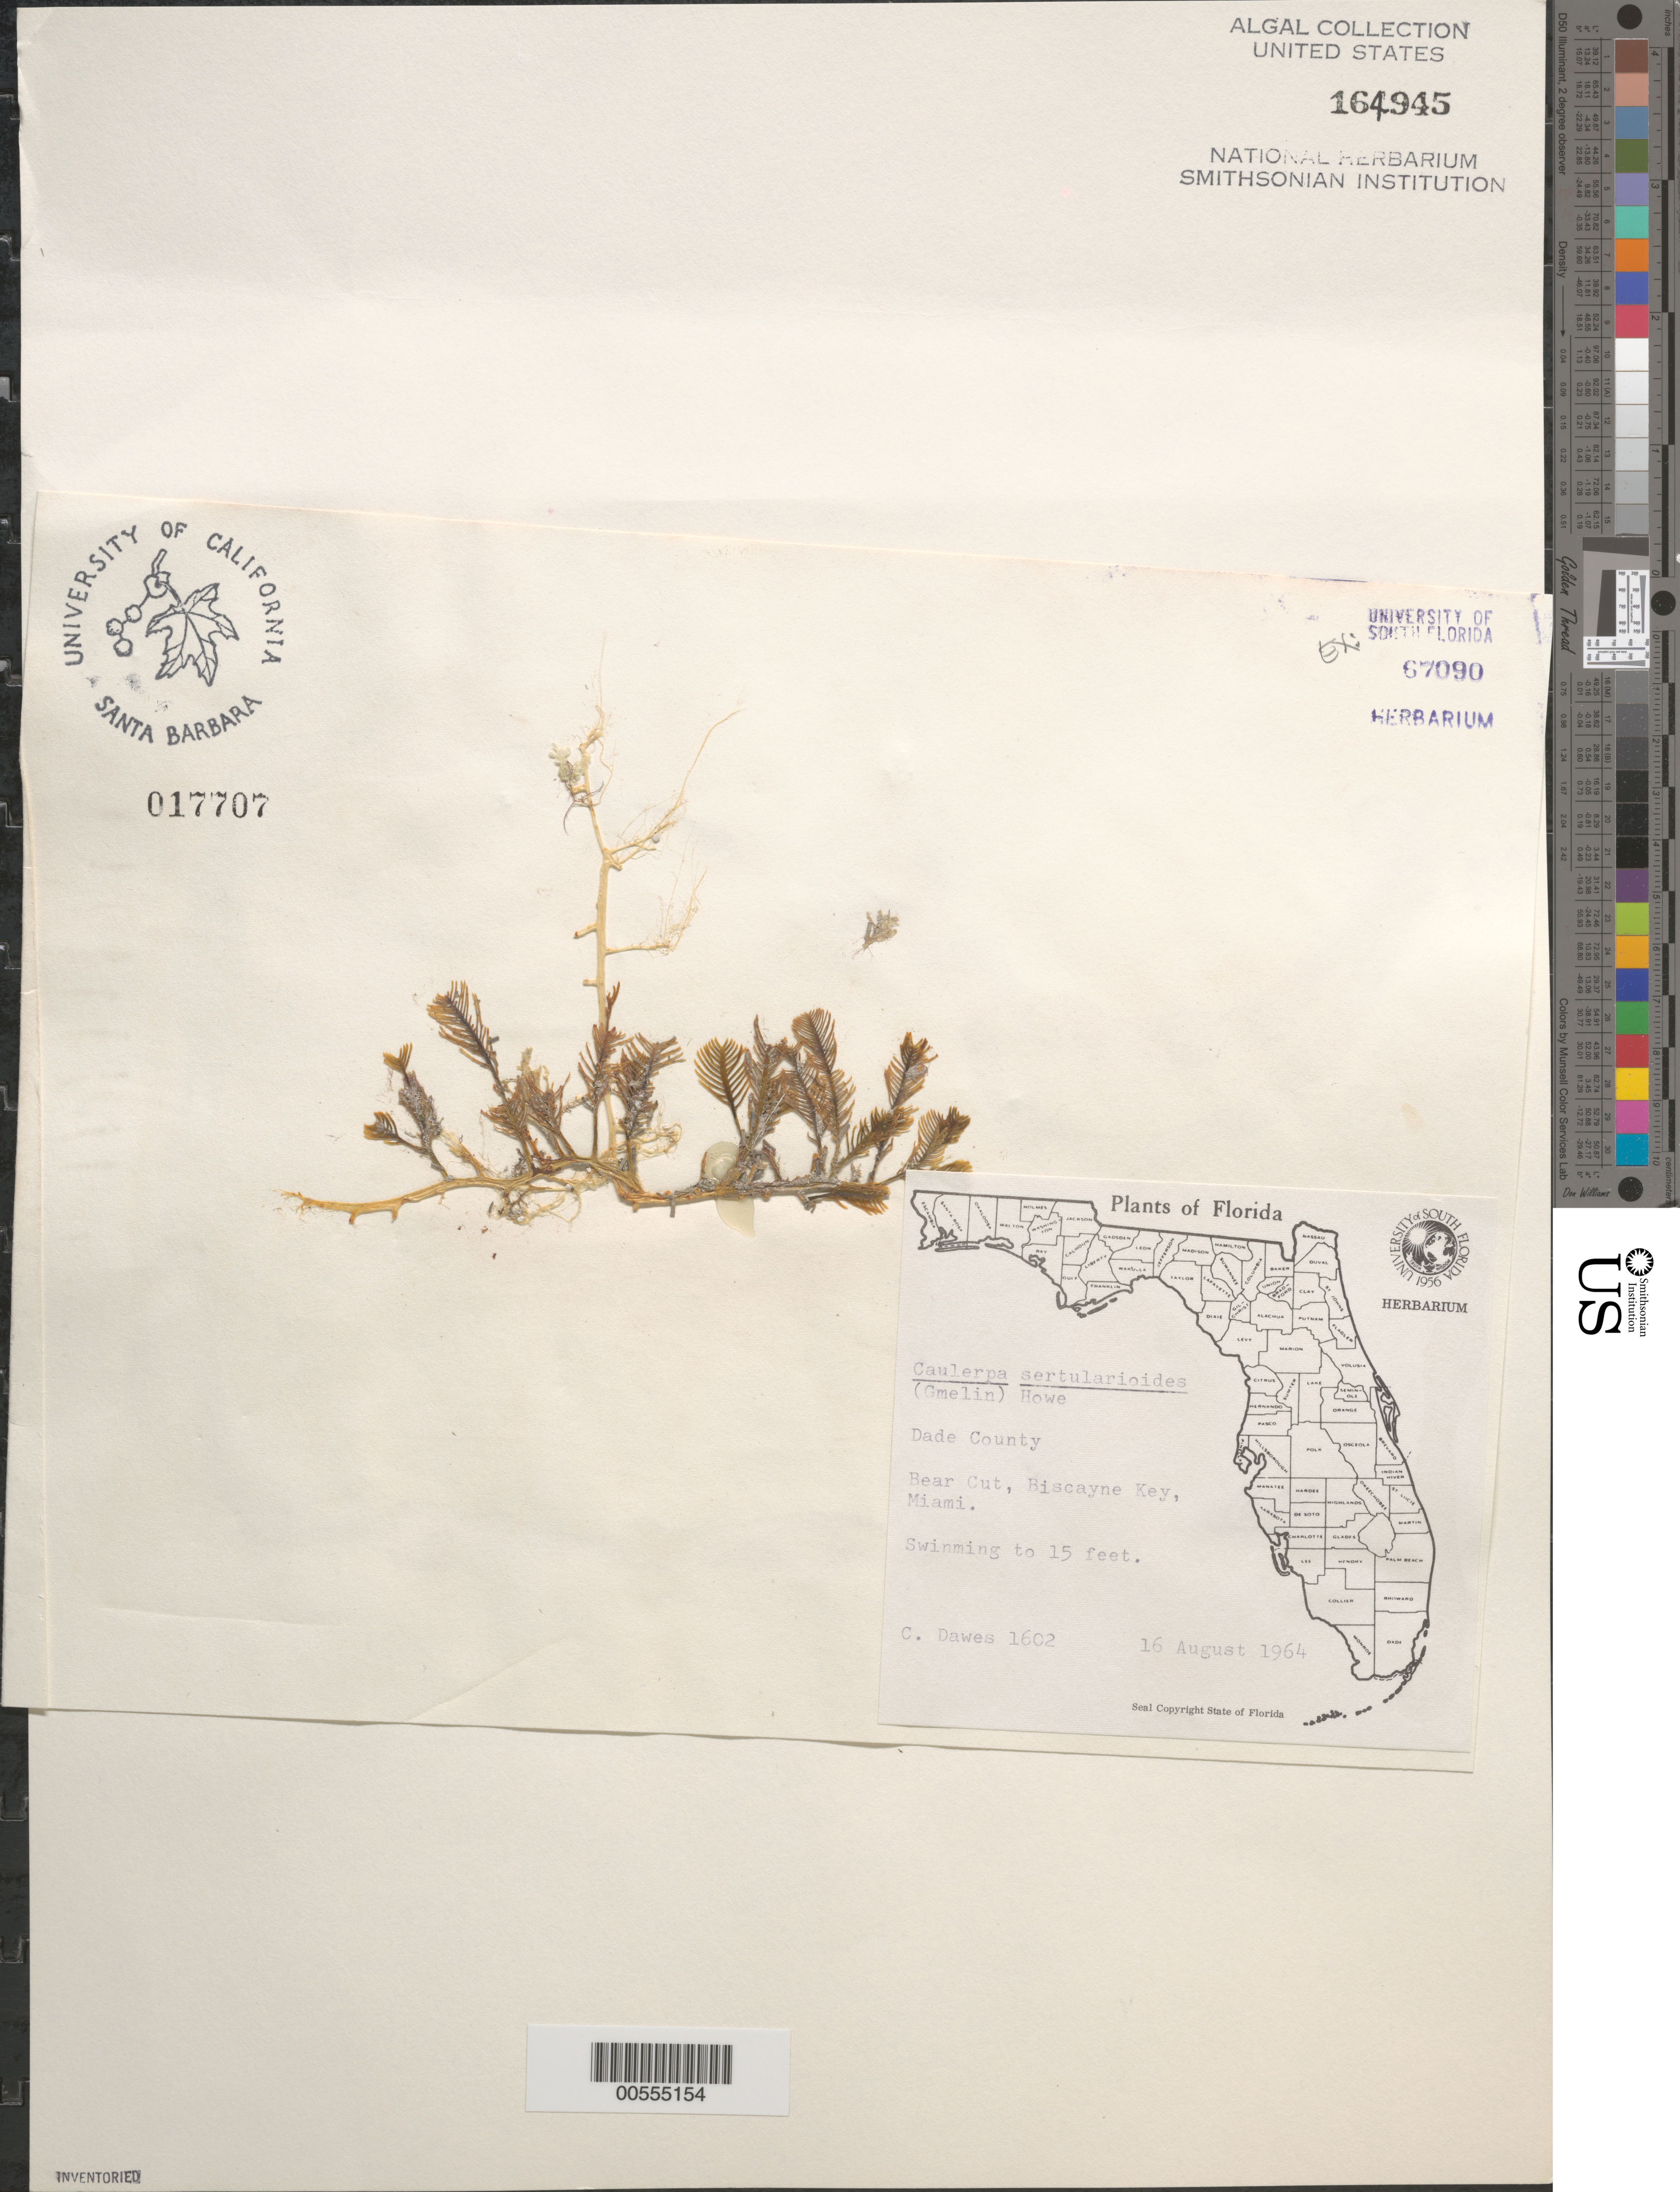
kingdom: Plantae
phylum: Chlorophyta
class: Ulvophyceae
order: Bryopsidales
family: Caulerpaceae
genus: Caulerpa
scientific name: Caulerpa sertularioides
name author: (S.G. Gmel.) M. Howe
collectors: C. Dawes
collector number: Cjd 1602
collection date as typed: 16 Aug 1964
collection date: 1964-08-16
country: United States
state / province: Florida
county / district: Miami-Dade County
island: Key Biscayne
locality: Bear Cut, Miami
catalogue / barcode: US 164945